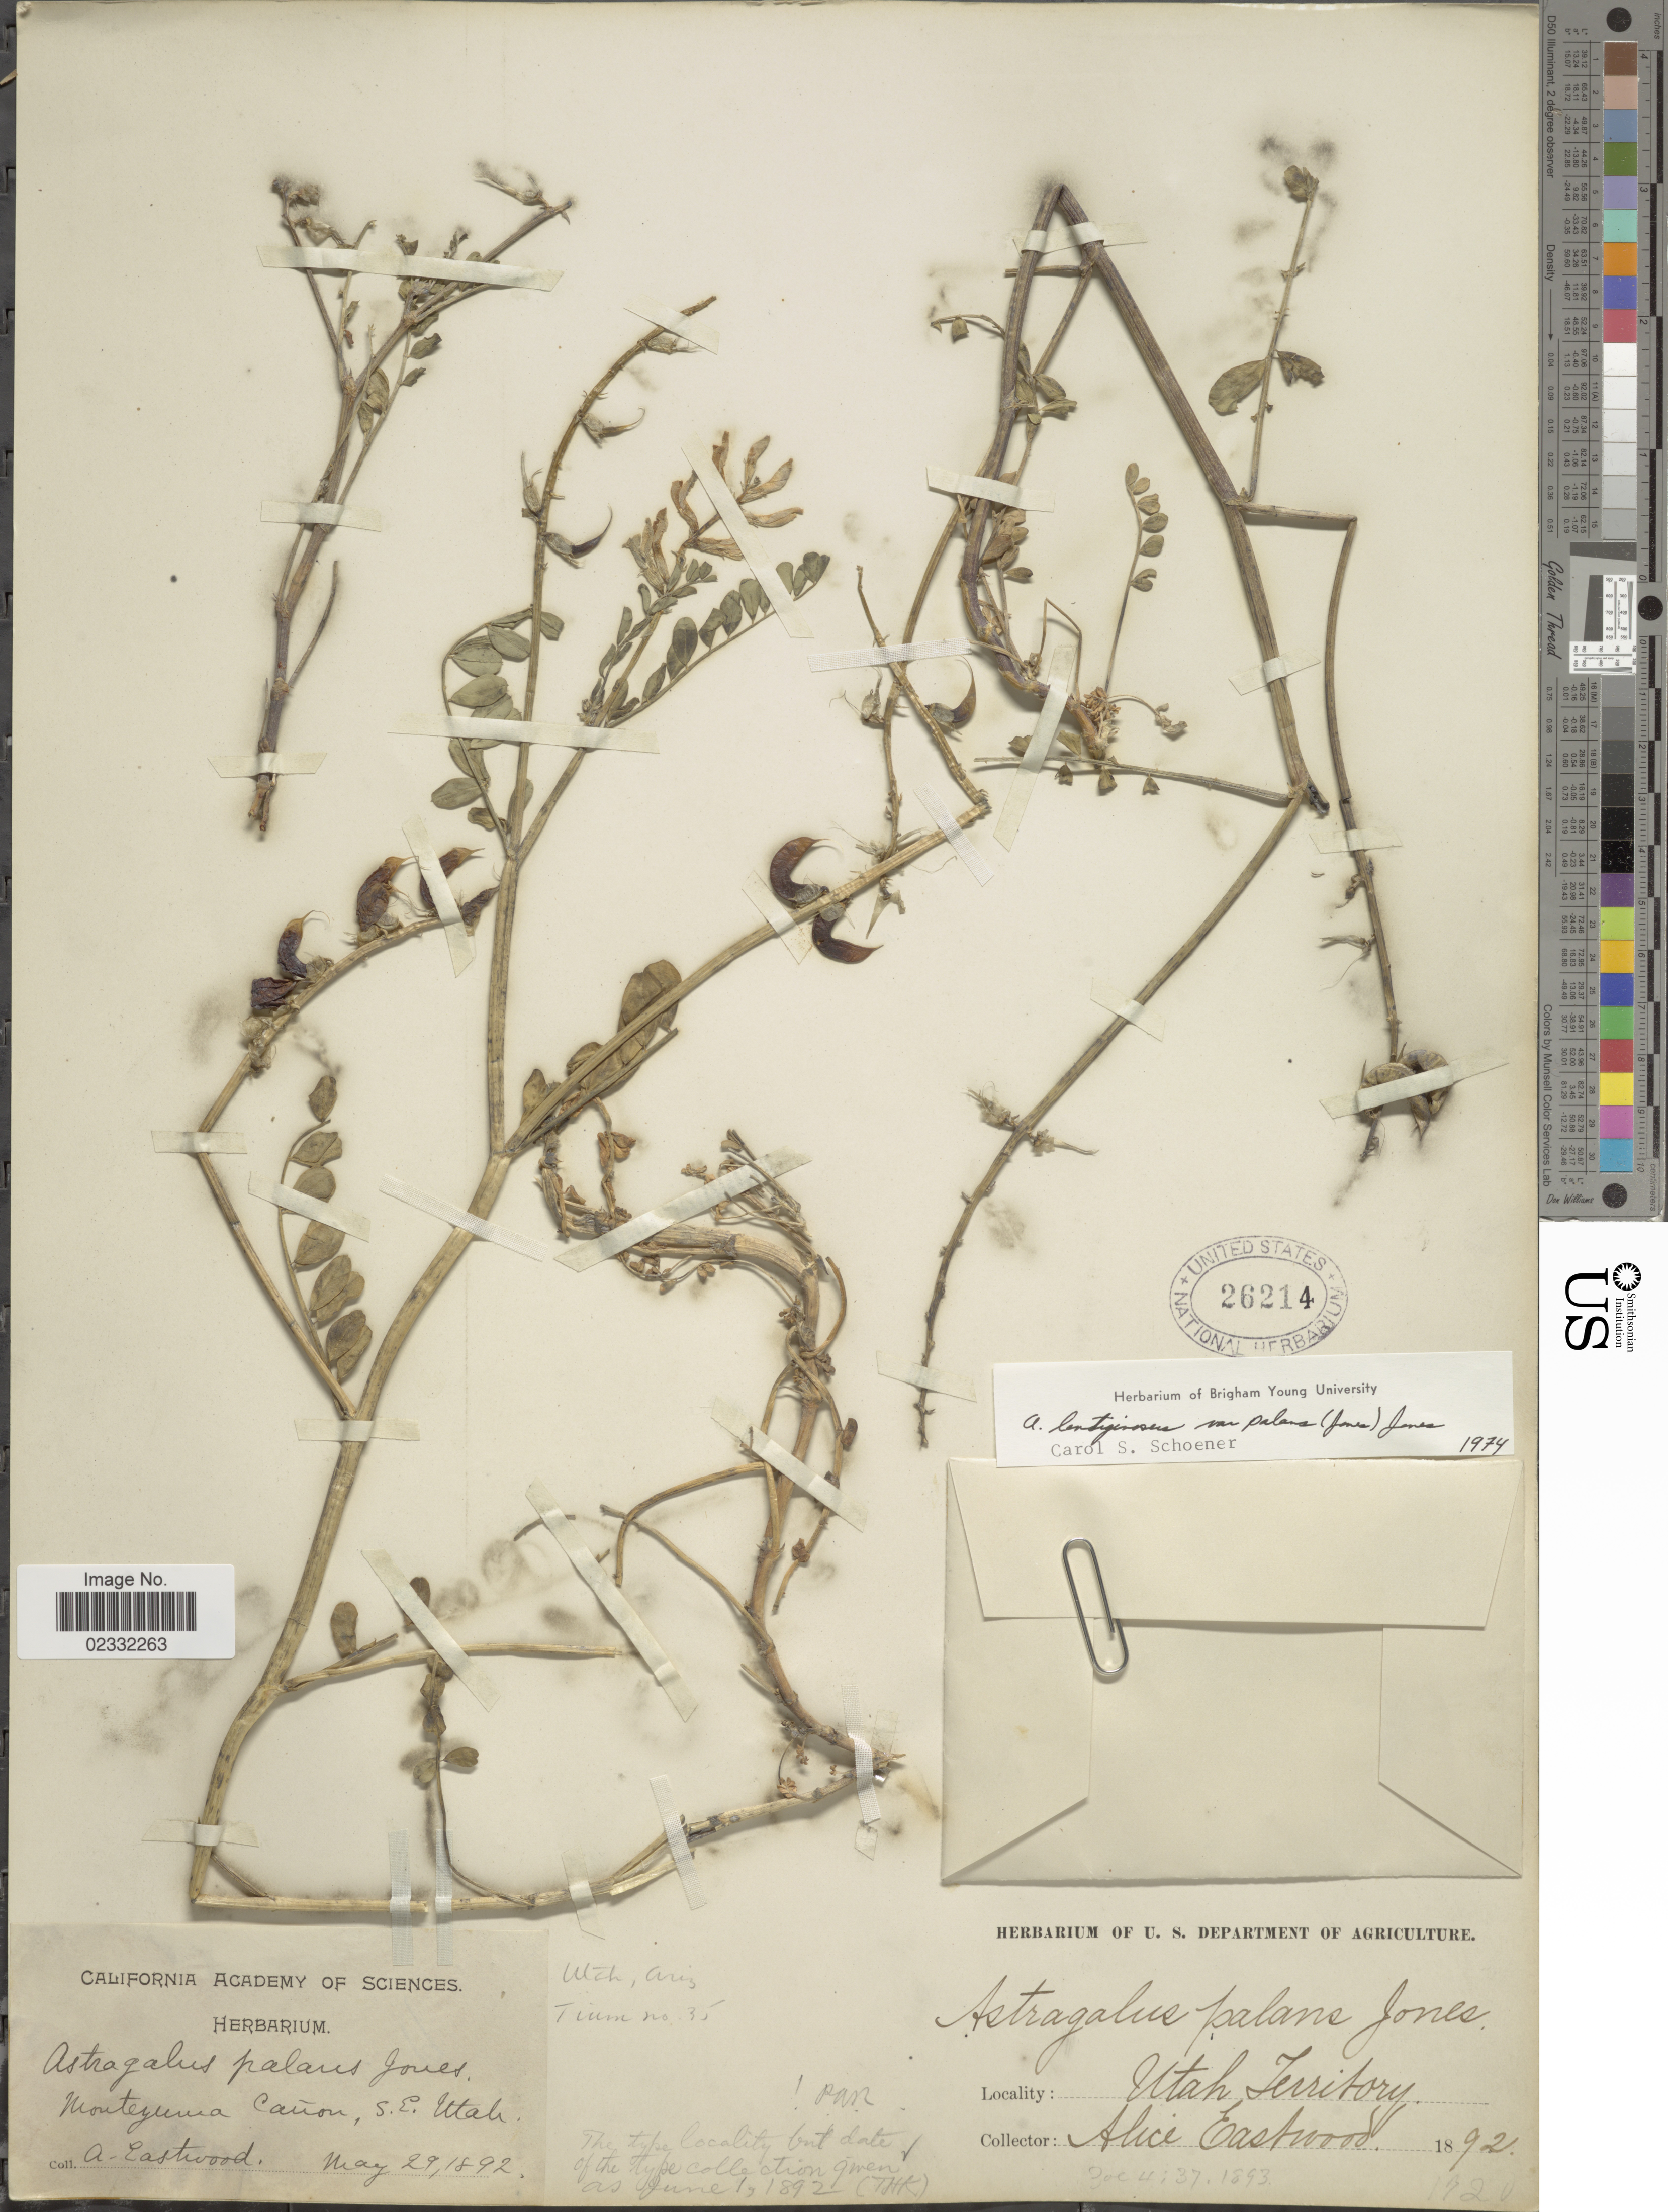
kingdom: Plantae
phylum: Tracheophyta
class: Magnoliopsida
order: Fabales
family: Fabaceae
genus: Astragalus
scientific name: Astragalus lentiginosus var. palans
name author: (M.E. Jones) M.E. Jones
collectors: A. Eastwood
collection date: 1892-05-29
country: United States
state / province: Utah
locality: Monteyuma Cañon, S.E. Utah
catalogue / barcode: US 26214